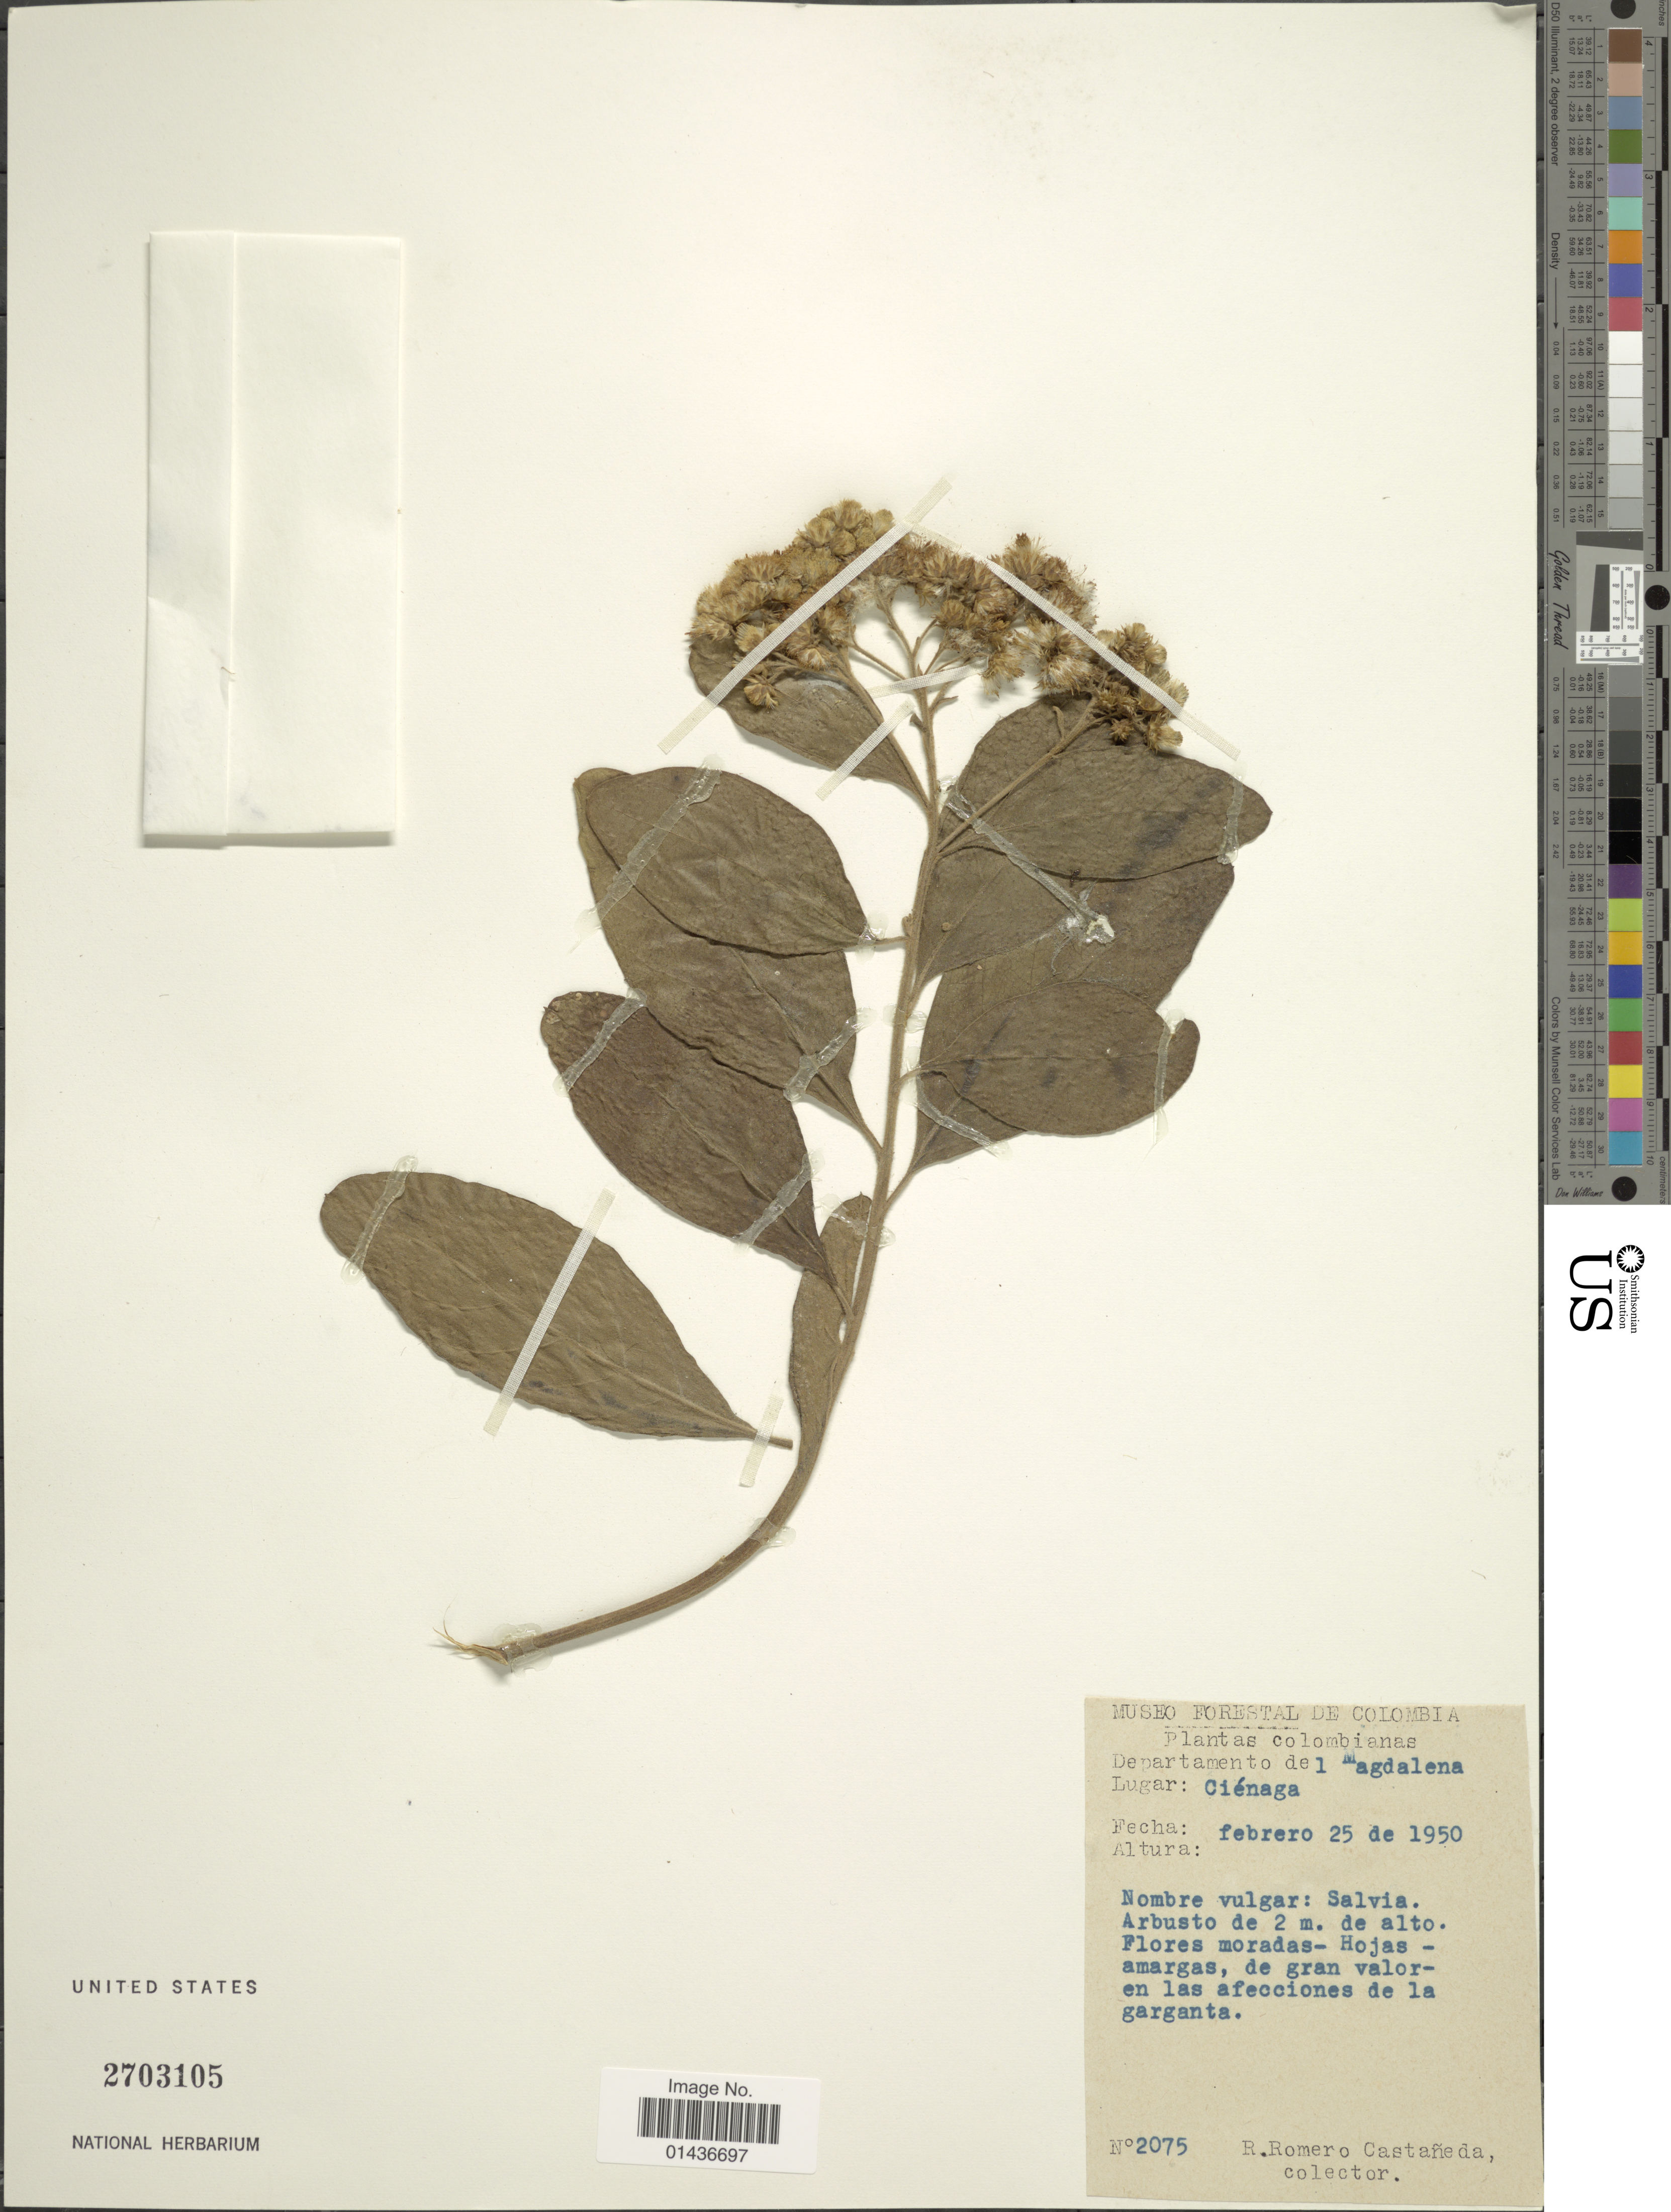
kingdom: Plantae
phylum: Tracheophyta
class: Magnoliopsida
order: Asterales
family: Asteraceae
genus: Pluchea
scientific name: Pluchea carolinensis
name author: (Jacq.) D. Don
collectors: R. Romero Castañeda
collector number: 2075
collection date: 1950-02-25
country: Colombia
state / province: Magdalena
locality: Cienaga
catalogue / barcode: US 2703105